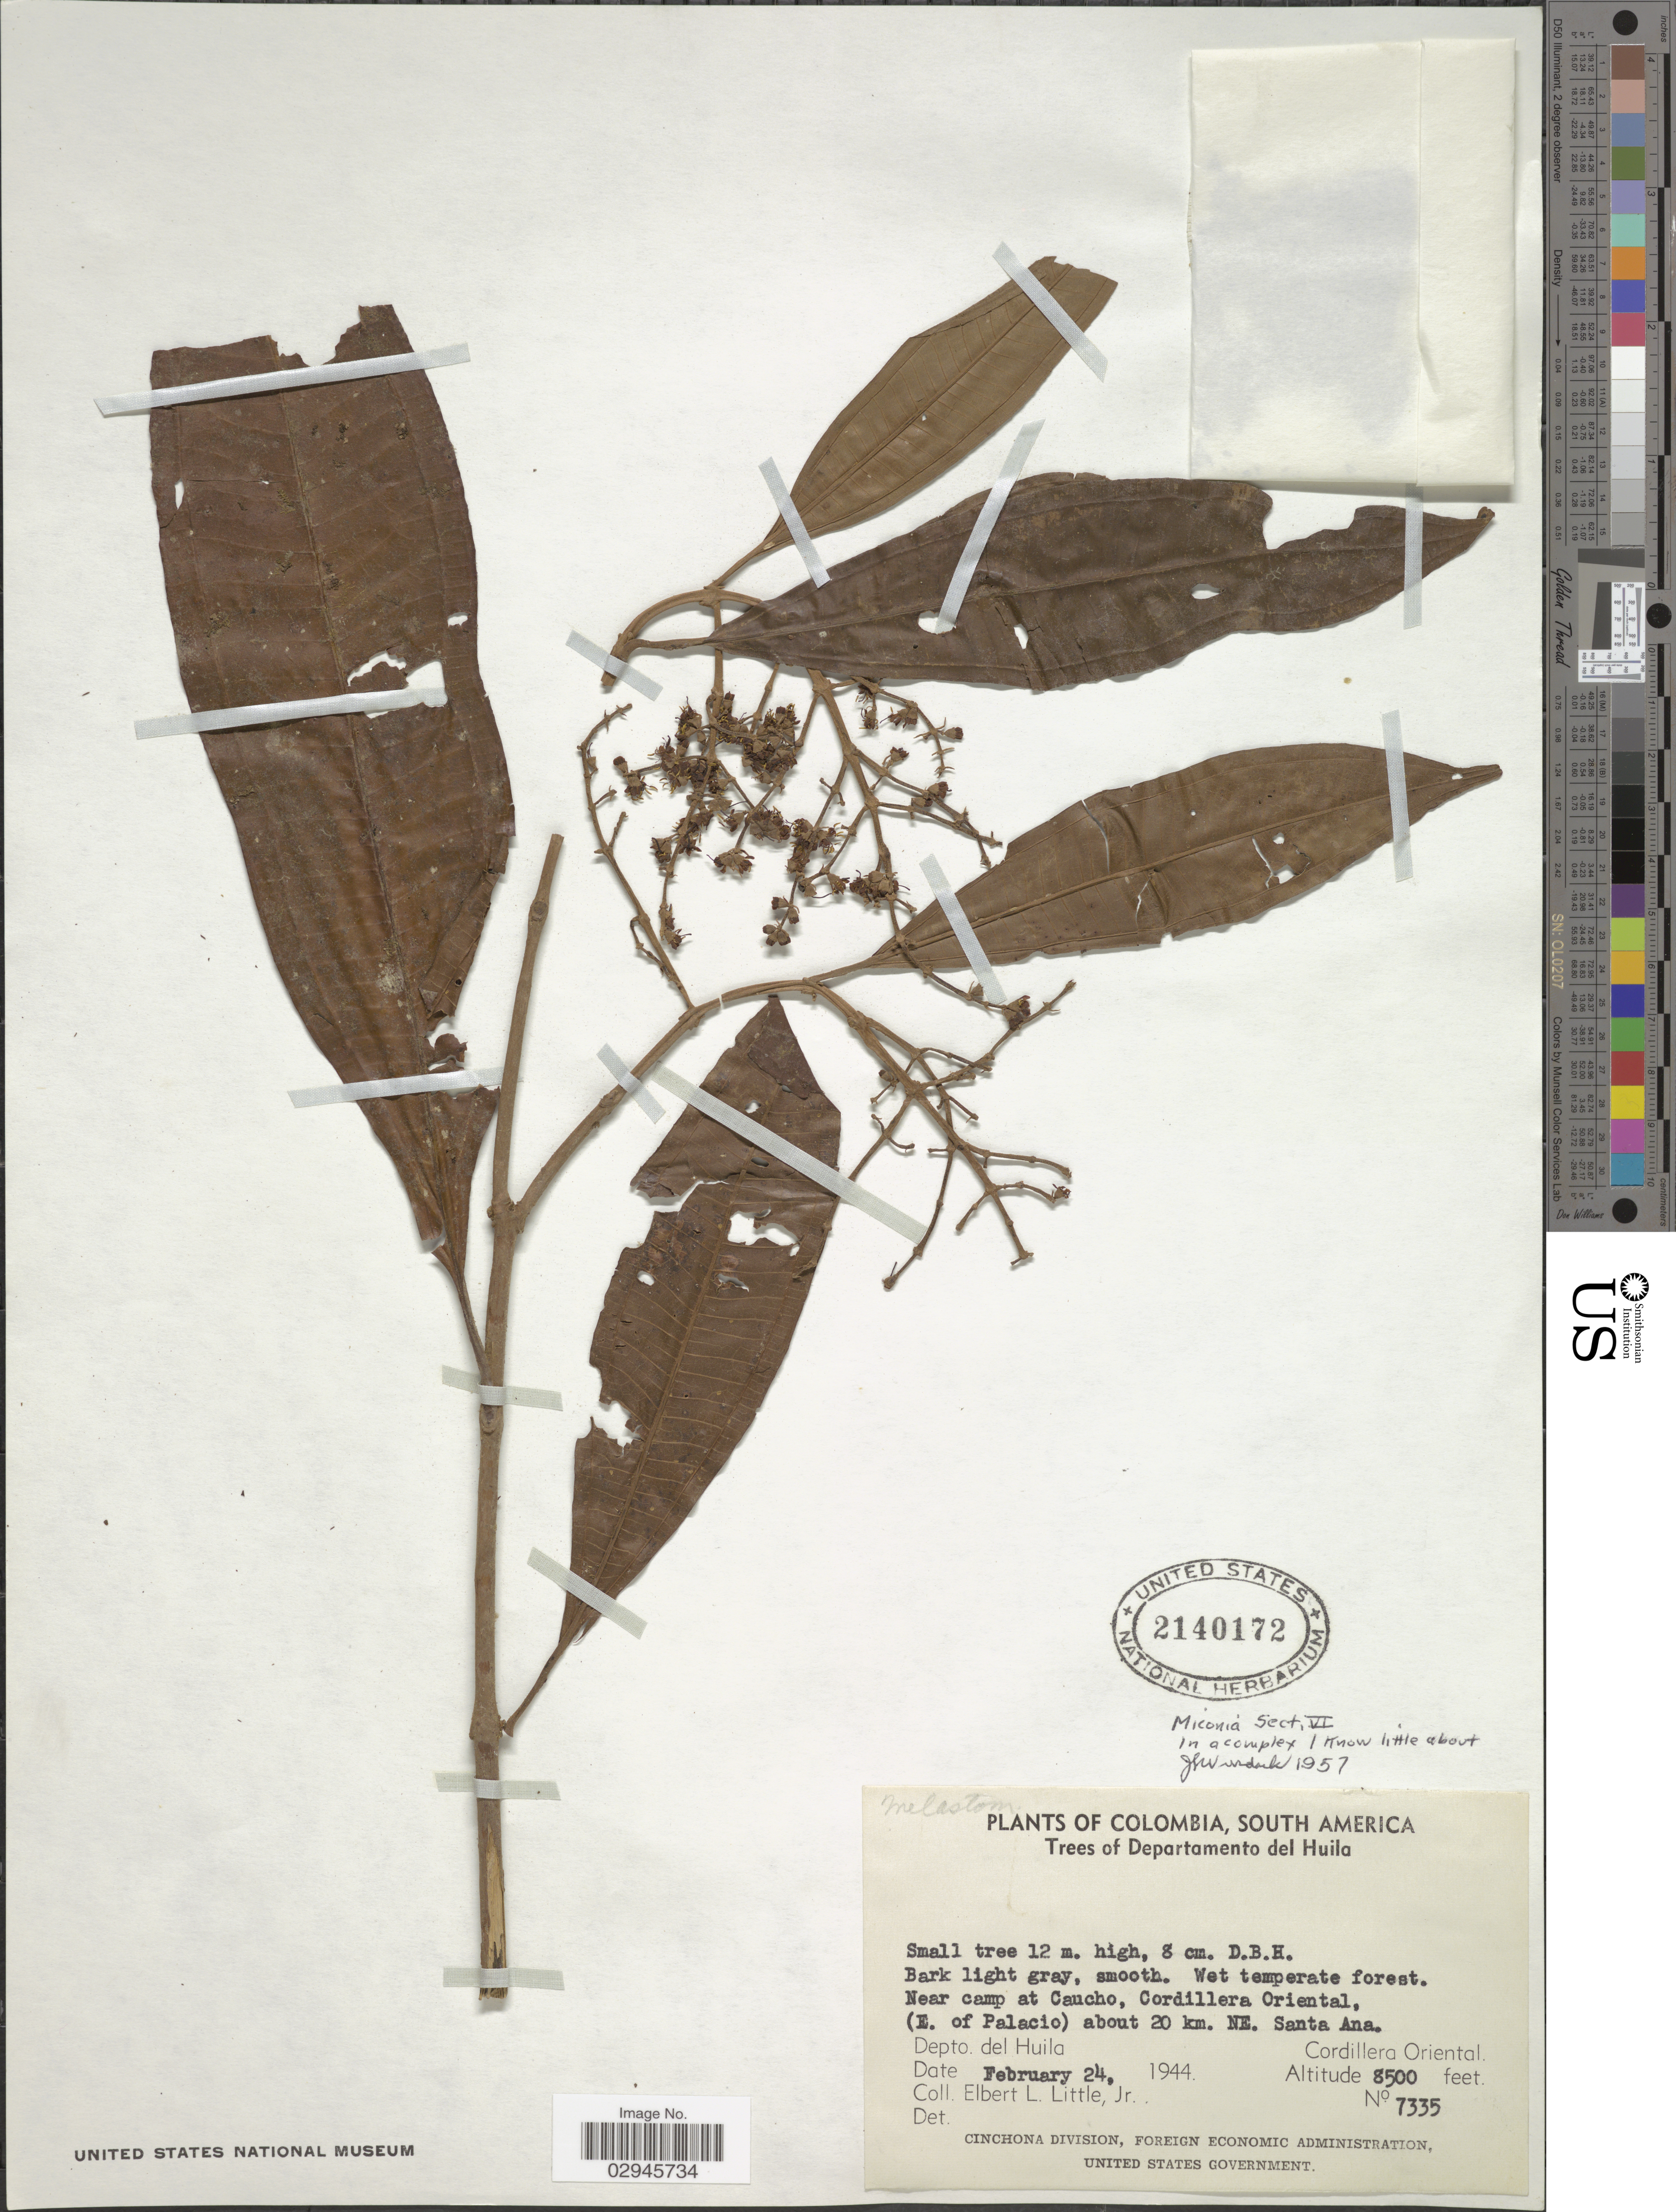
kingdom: Plantae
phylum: Tracheophyta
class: Magnoliopsida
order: Myrtales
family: Melastomataceae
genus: Miconia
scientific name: Miconia sp.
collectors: E. L. Little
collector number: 7335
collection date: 1944-02-24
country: Colombia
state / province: Huila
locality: Near camp at Caucho, Cordillera Oriental, (E. of Palacio) about 20 km. NE. Santa Ana. Depto. del Huila. Cordillera Oriental.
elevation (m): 2591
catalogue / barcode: US 2140172